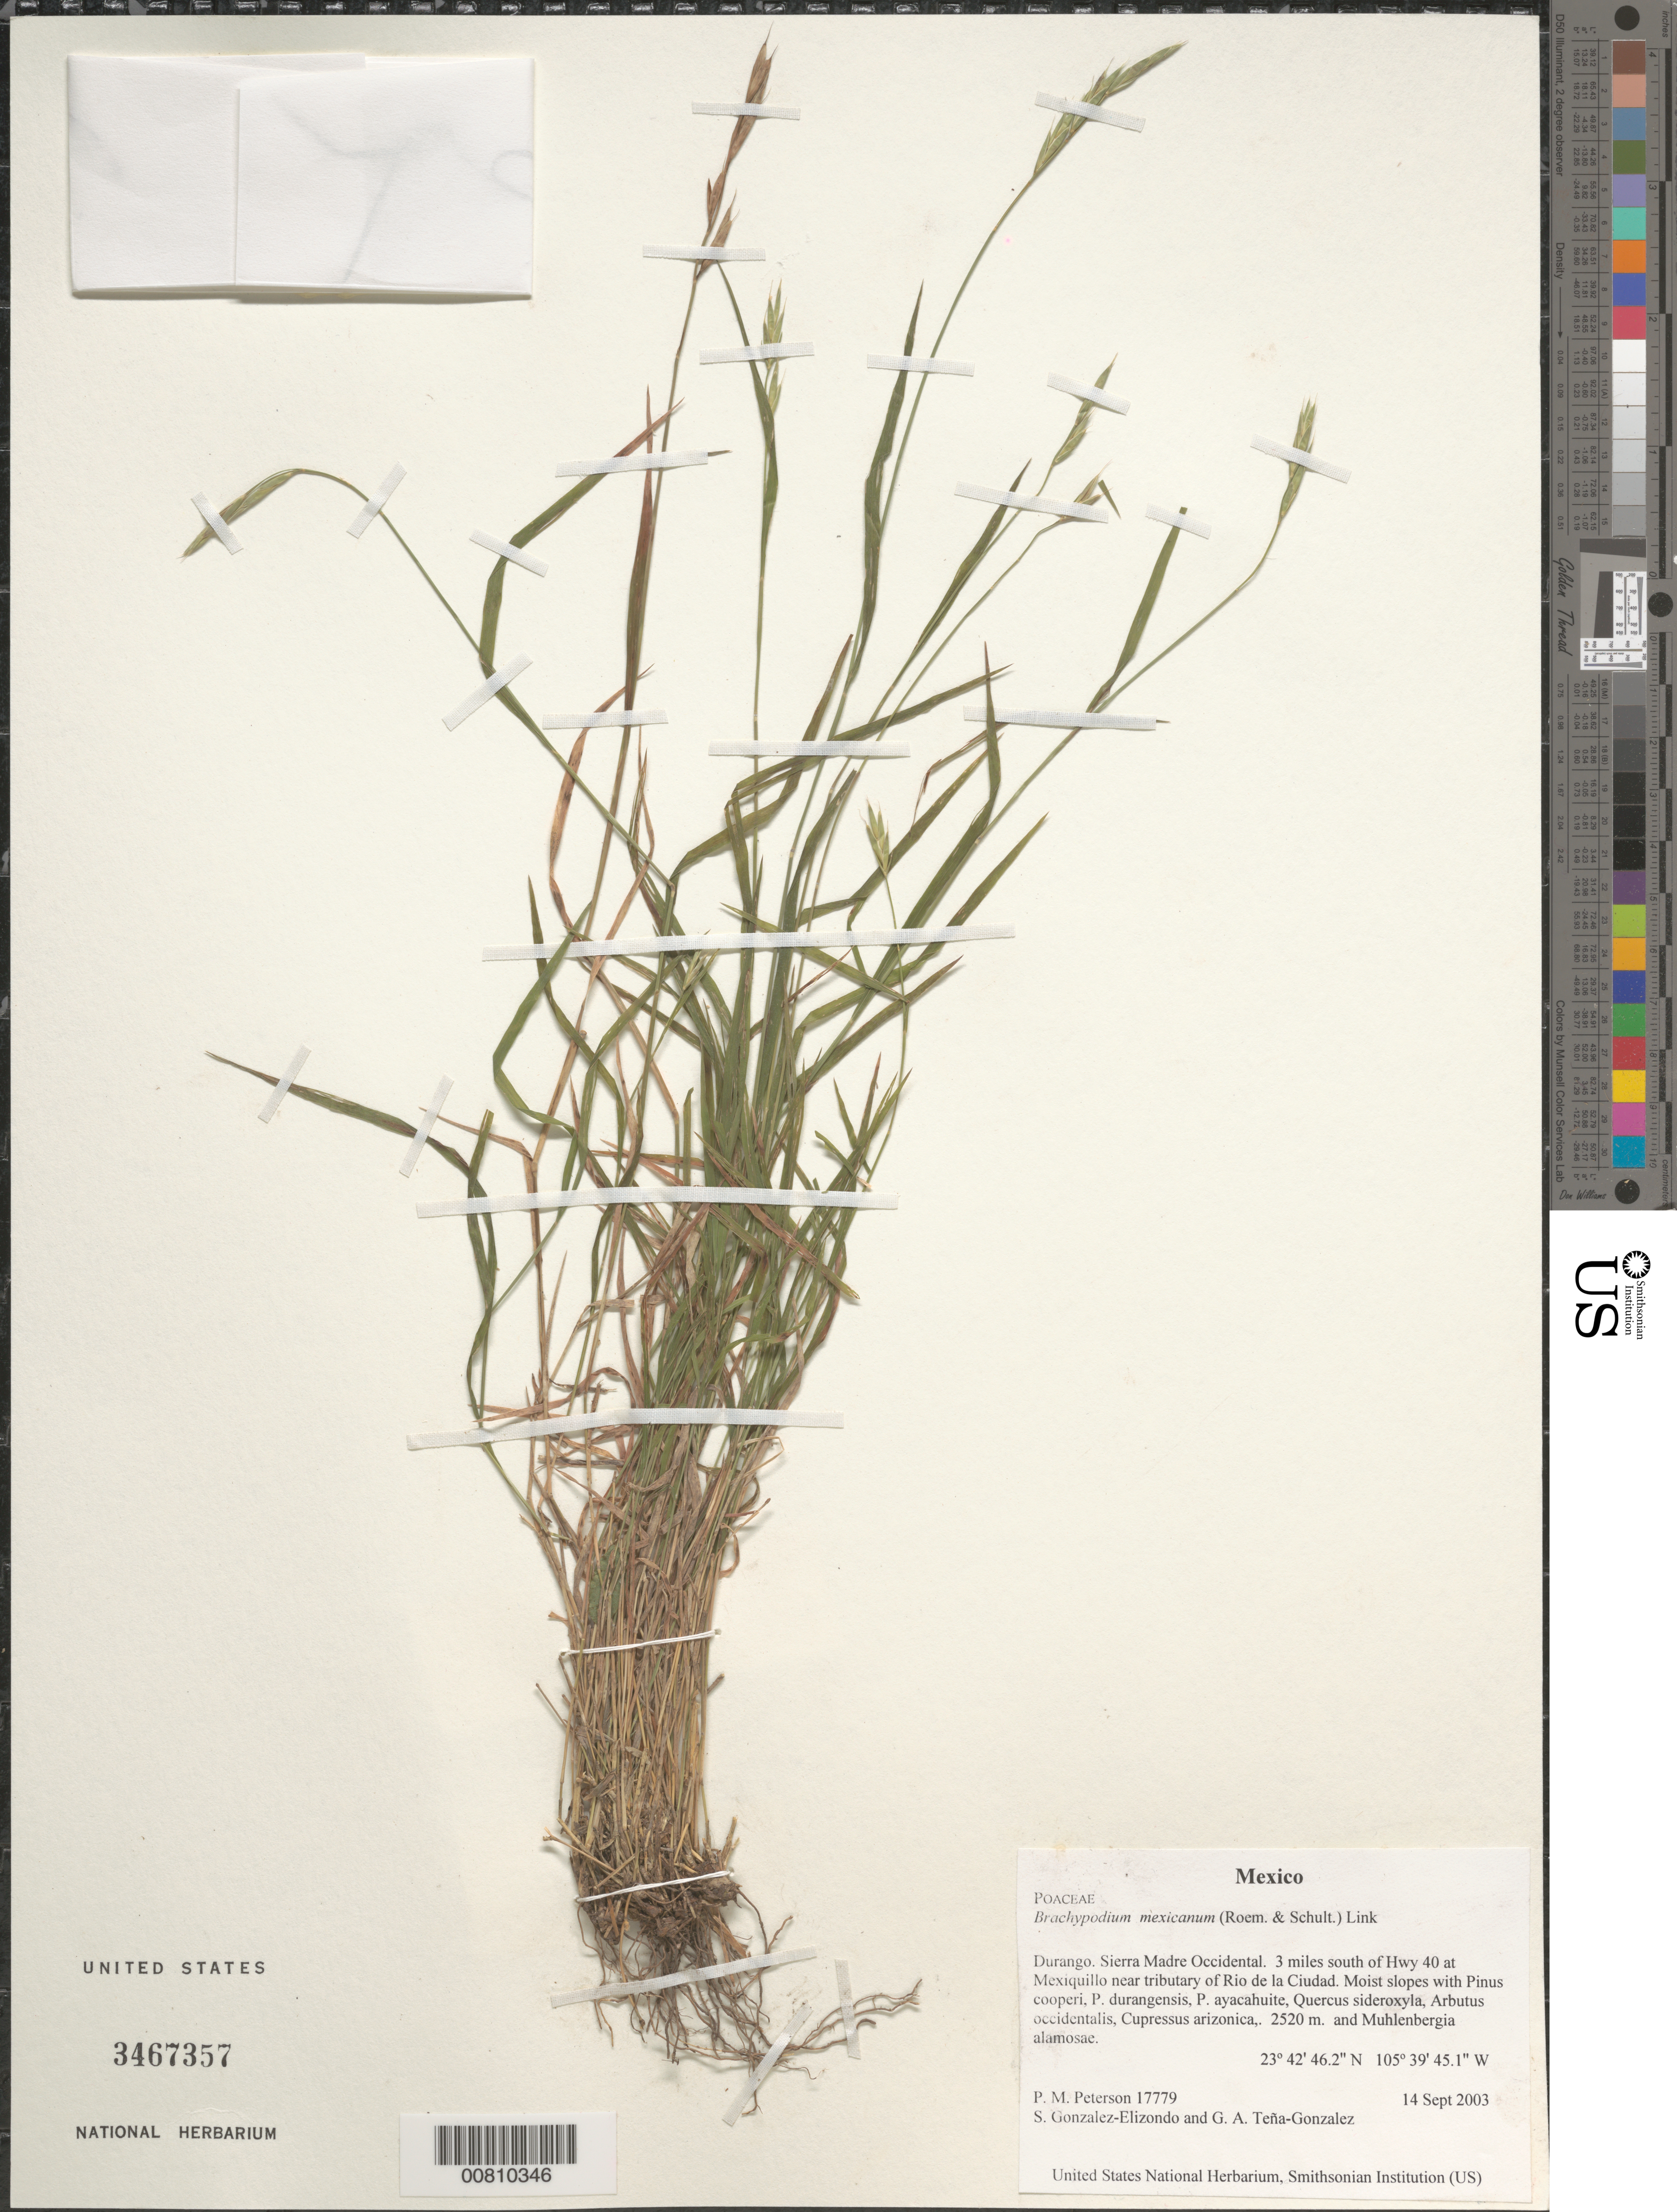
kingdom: Plantae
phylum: Tracheophyta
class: Liliopsida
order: Poales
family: Poaceae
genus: Brachypodium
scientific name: Brachypodium mexicanum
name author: (Roem. & Schult.) Link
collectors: P. M. Peterson, M. S. González-Elizondo & G. Teña-Gonzalez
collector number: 17779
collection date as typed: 14 Sep 2003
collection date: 2003-09-14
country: Mexico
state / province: Durango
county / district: Sierra Madre Occidental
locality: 3 miles south of Hwy 40 at Mexiquillo near tributary of Rio de la Ciudad. Moist slopes with Pinus cooperi, P. durangensis, P. ayacahuite, Quercus sideroxyla, Arbutus occidentalis, Cupressus arizonica,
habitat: and Muhlenbergia alamosae.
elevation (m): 2520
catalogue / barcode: US 3467357